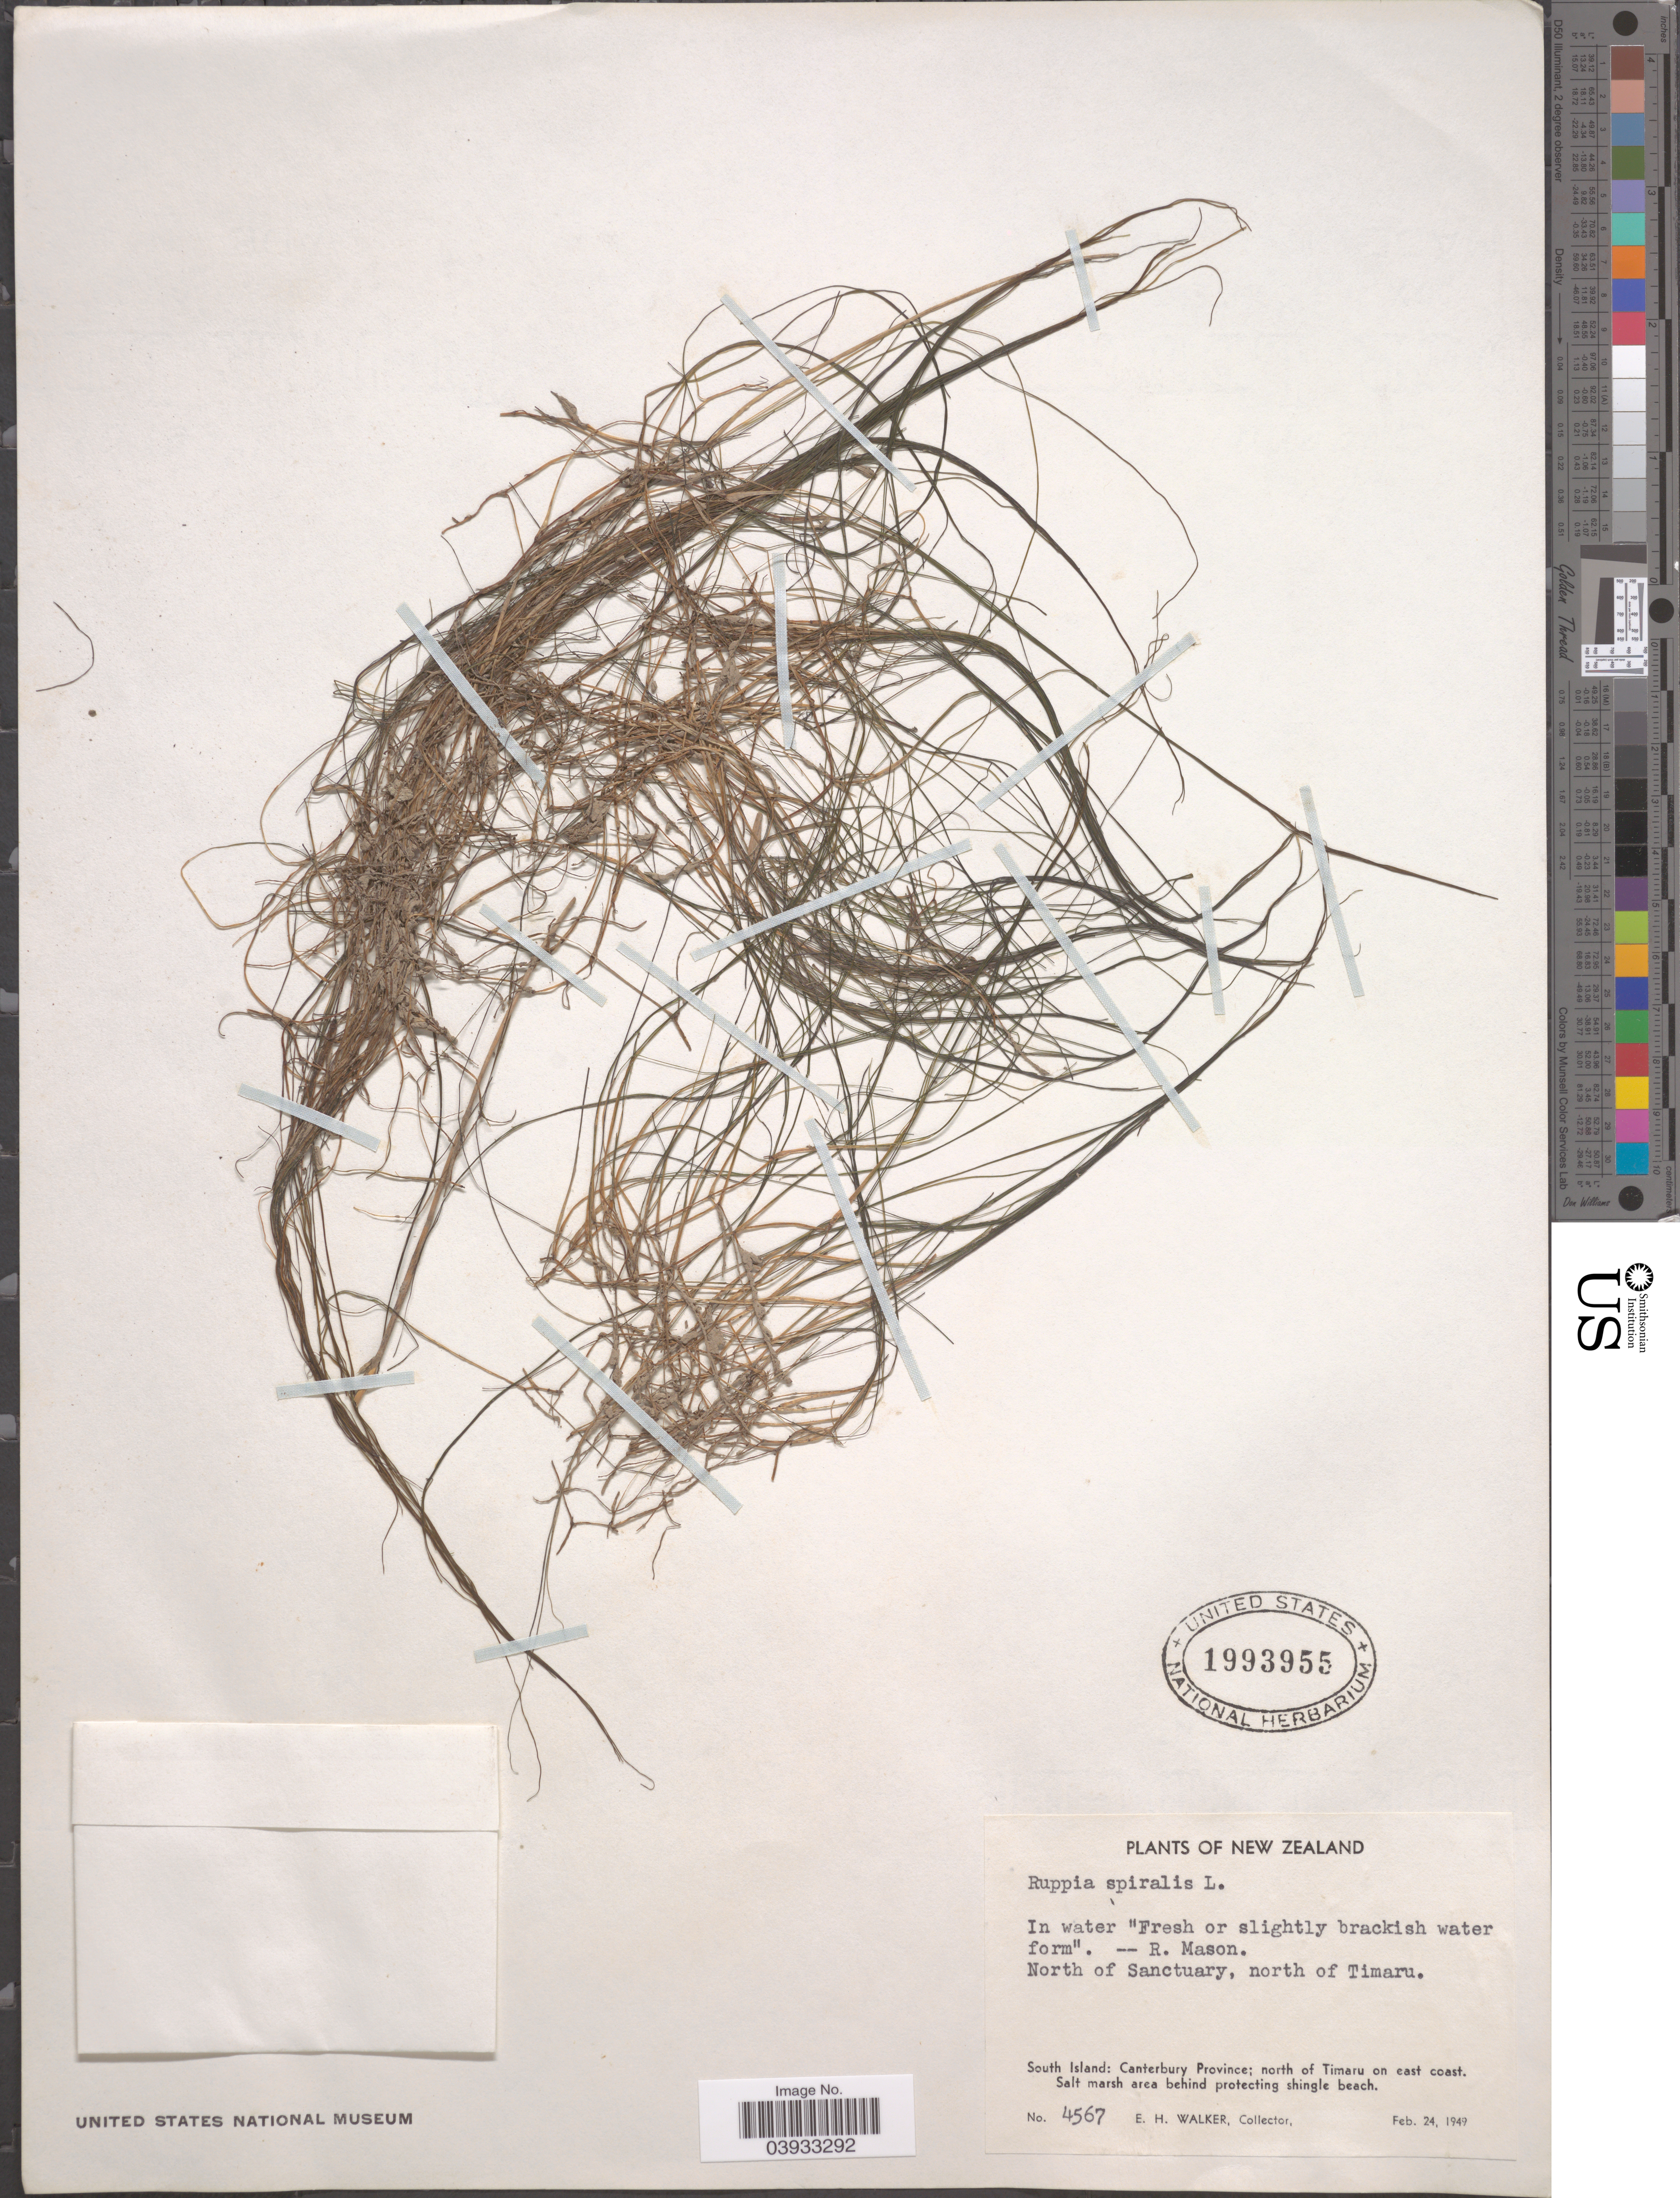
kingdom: Plantae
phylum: Tracheophyta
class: Liliopsida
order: Alismatales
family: Ruppiaceae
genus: Ruppia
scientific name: Ruppia spiralis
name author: L. ex Dumort.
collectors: E. H. Walker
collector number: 4567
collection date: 1949-02-24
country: New Zealand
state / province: Canterbury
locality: North of Sanctuary, north of Timaru. South Island; north of Timaru on east coast.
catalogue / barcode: US 1993955